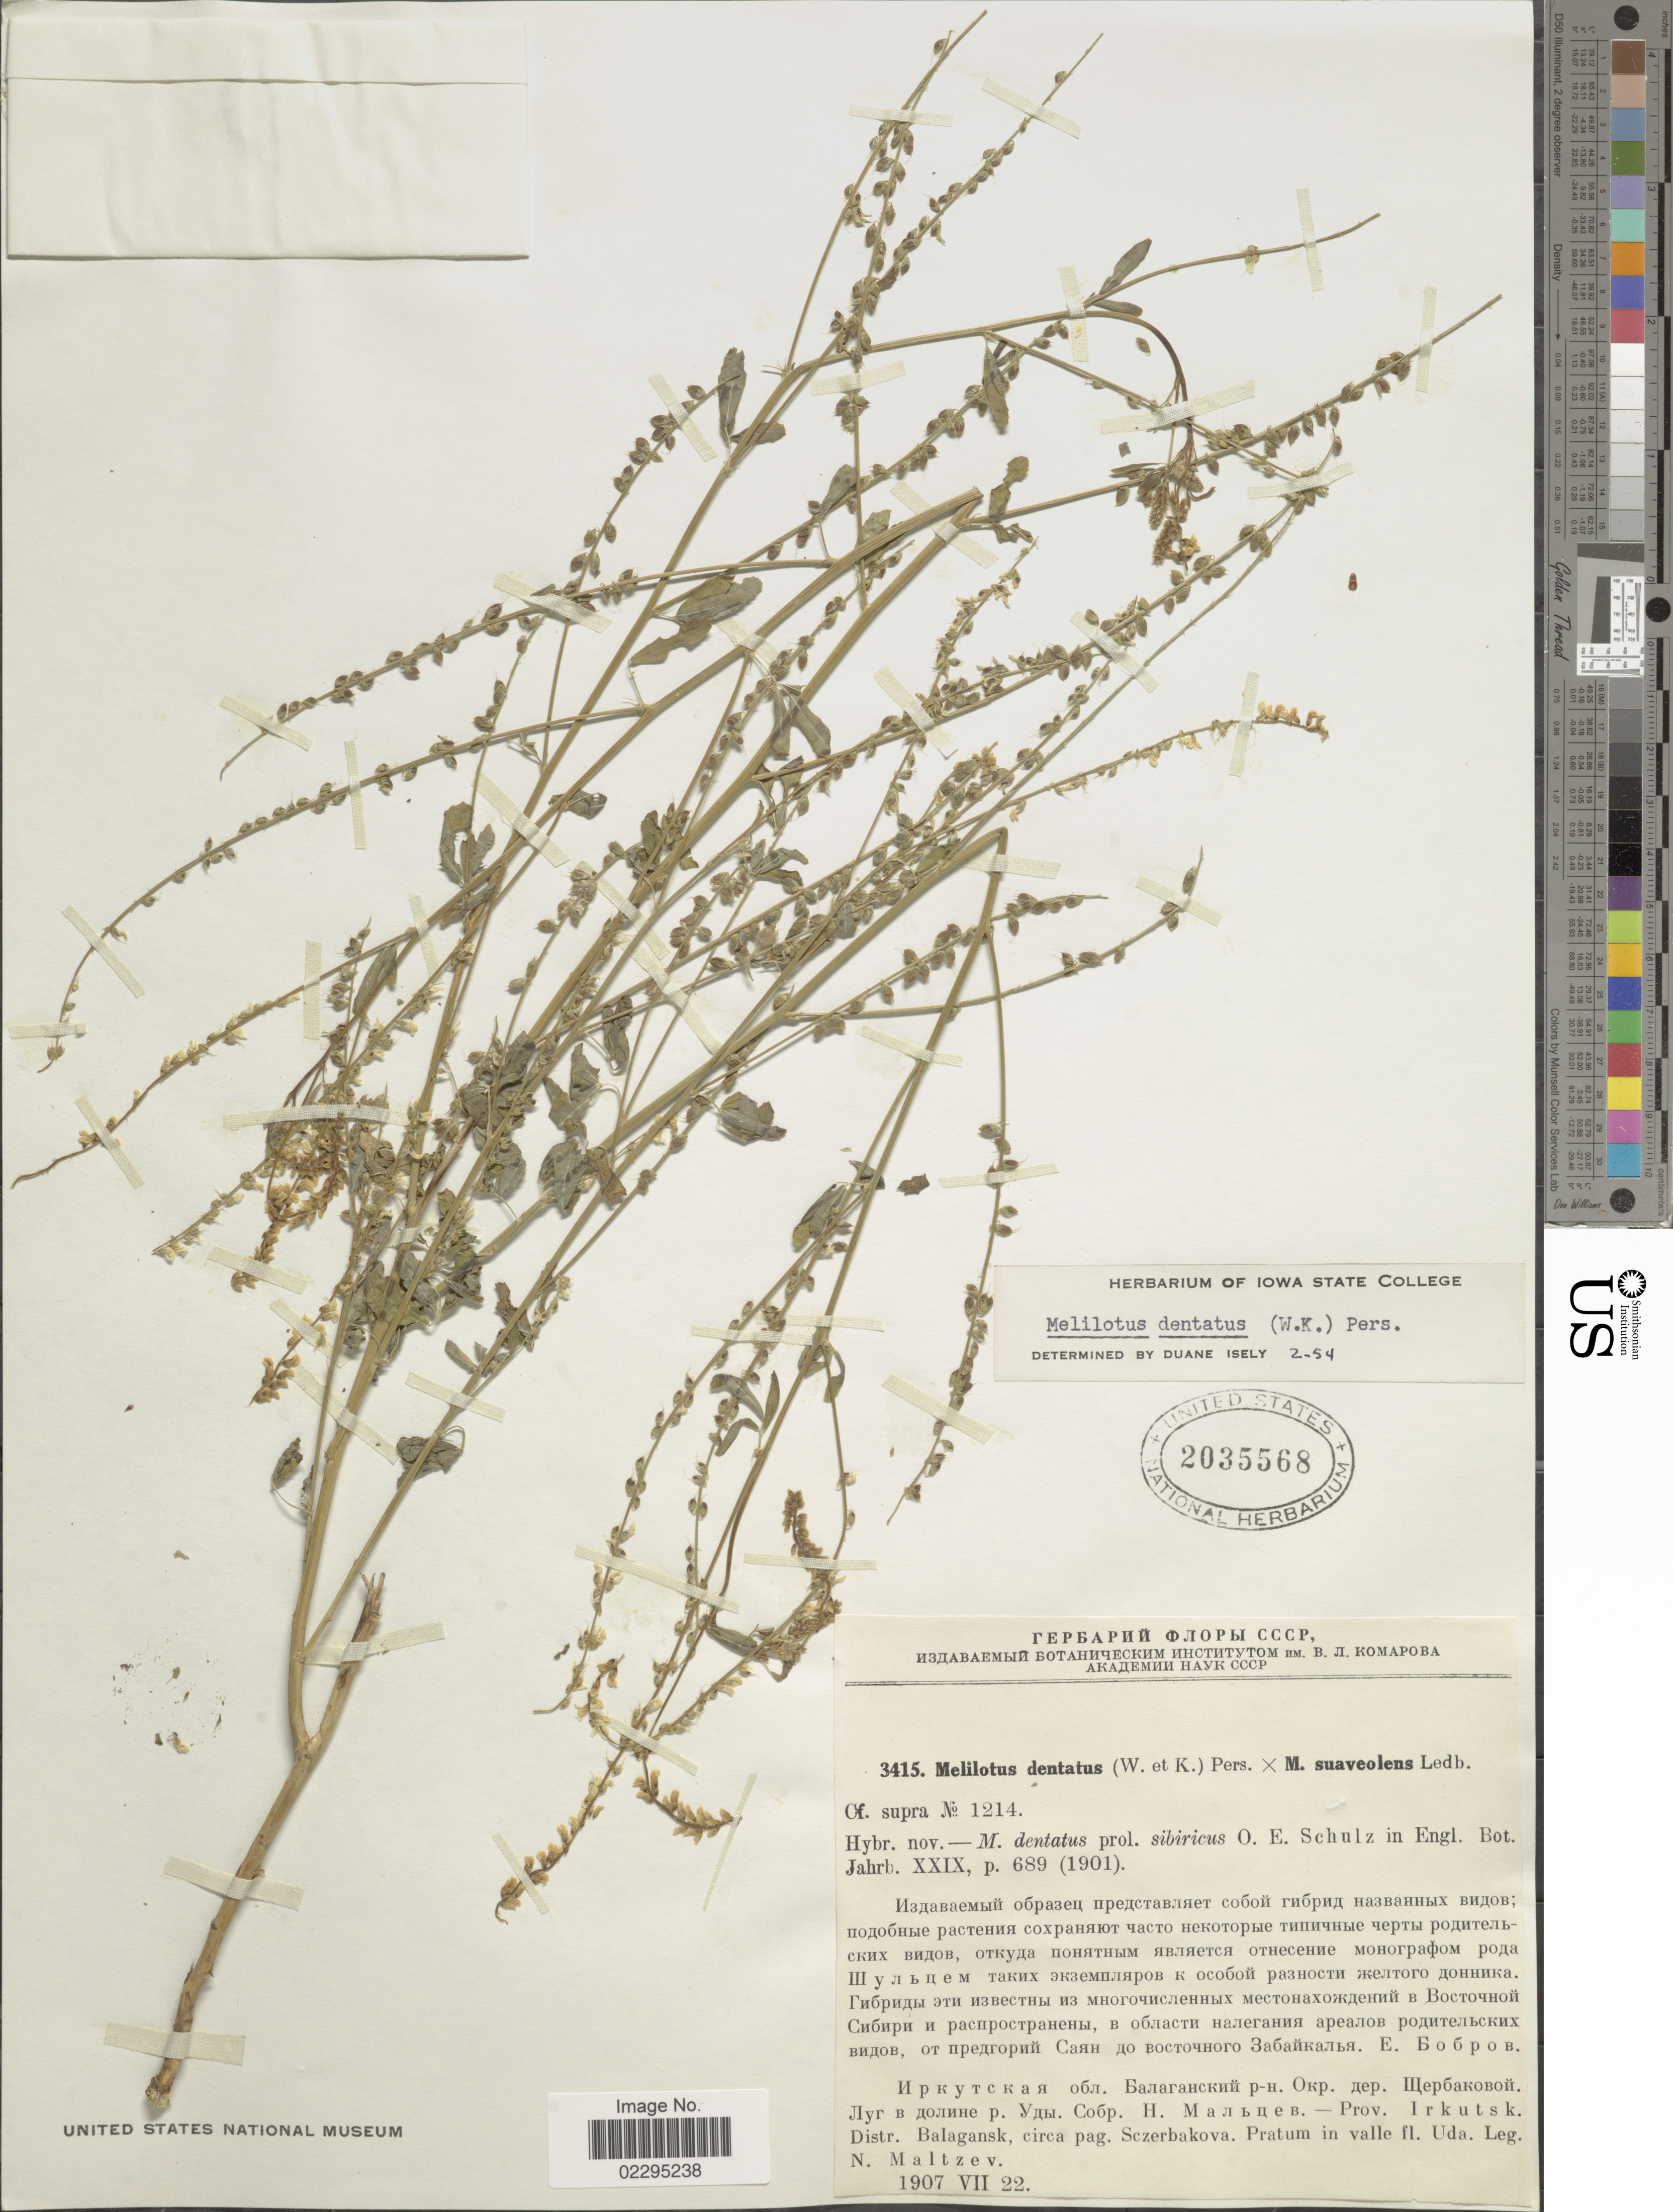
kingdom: Plantae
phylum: Tracheophyta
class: Magnoliopsida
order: Fabales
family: Fabaceae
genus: Melilotus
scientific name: Melilotus dentatus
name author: (Waldst. & Kit.) Pers.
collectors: N. Maltzev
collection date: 1907-07-22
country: Russian Federation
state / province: Irkutsk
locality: Prov. Irkutsk, Distr. Balagansk, Circa pag. Sczerbakova. Pratum in valle fl. Uda.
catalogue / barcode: US 2035568